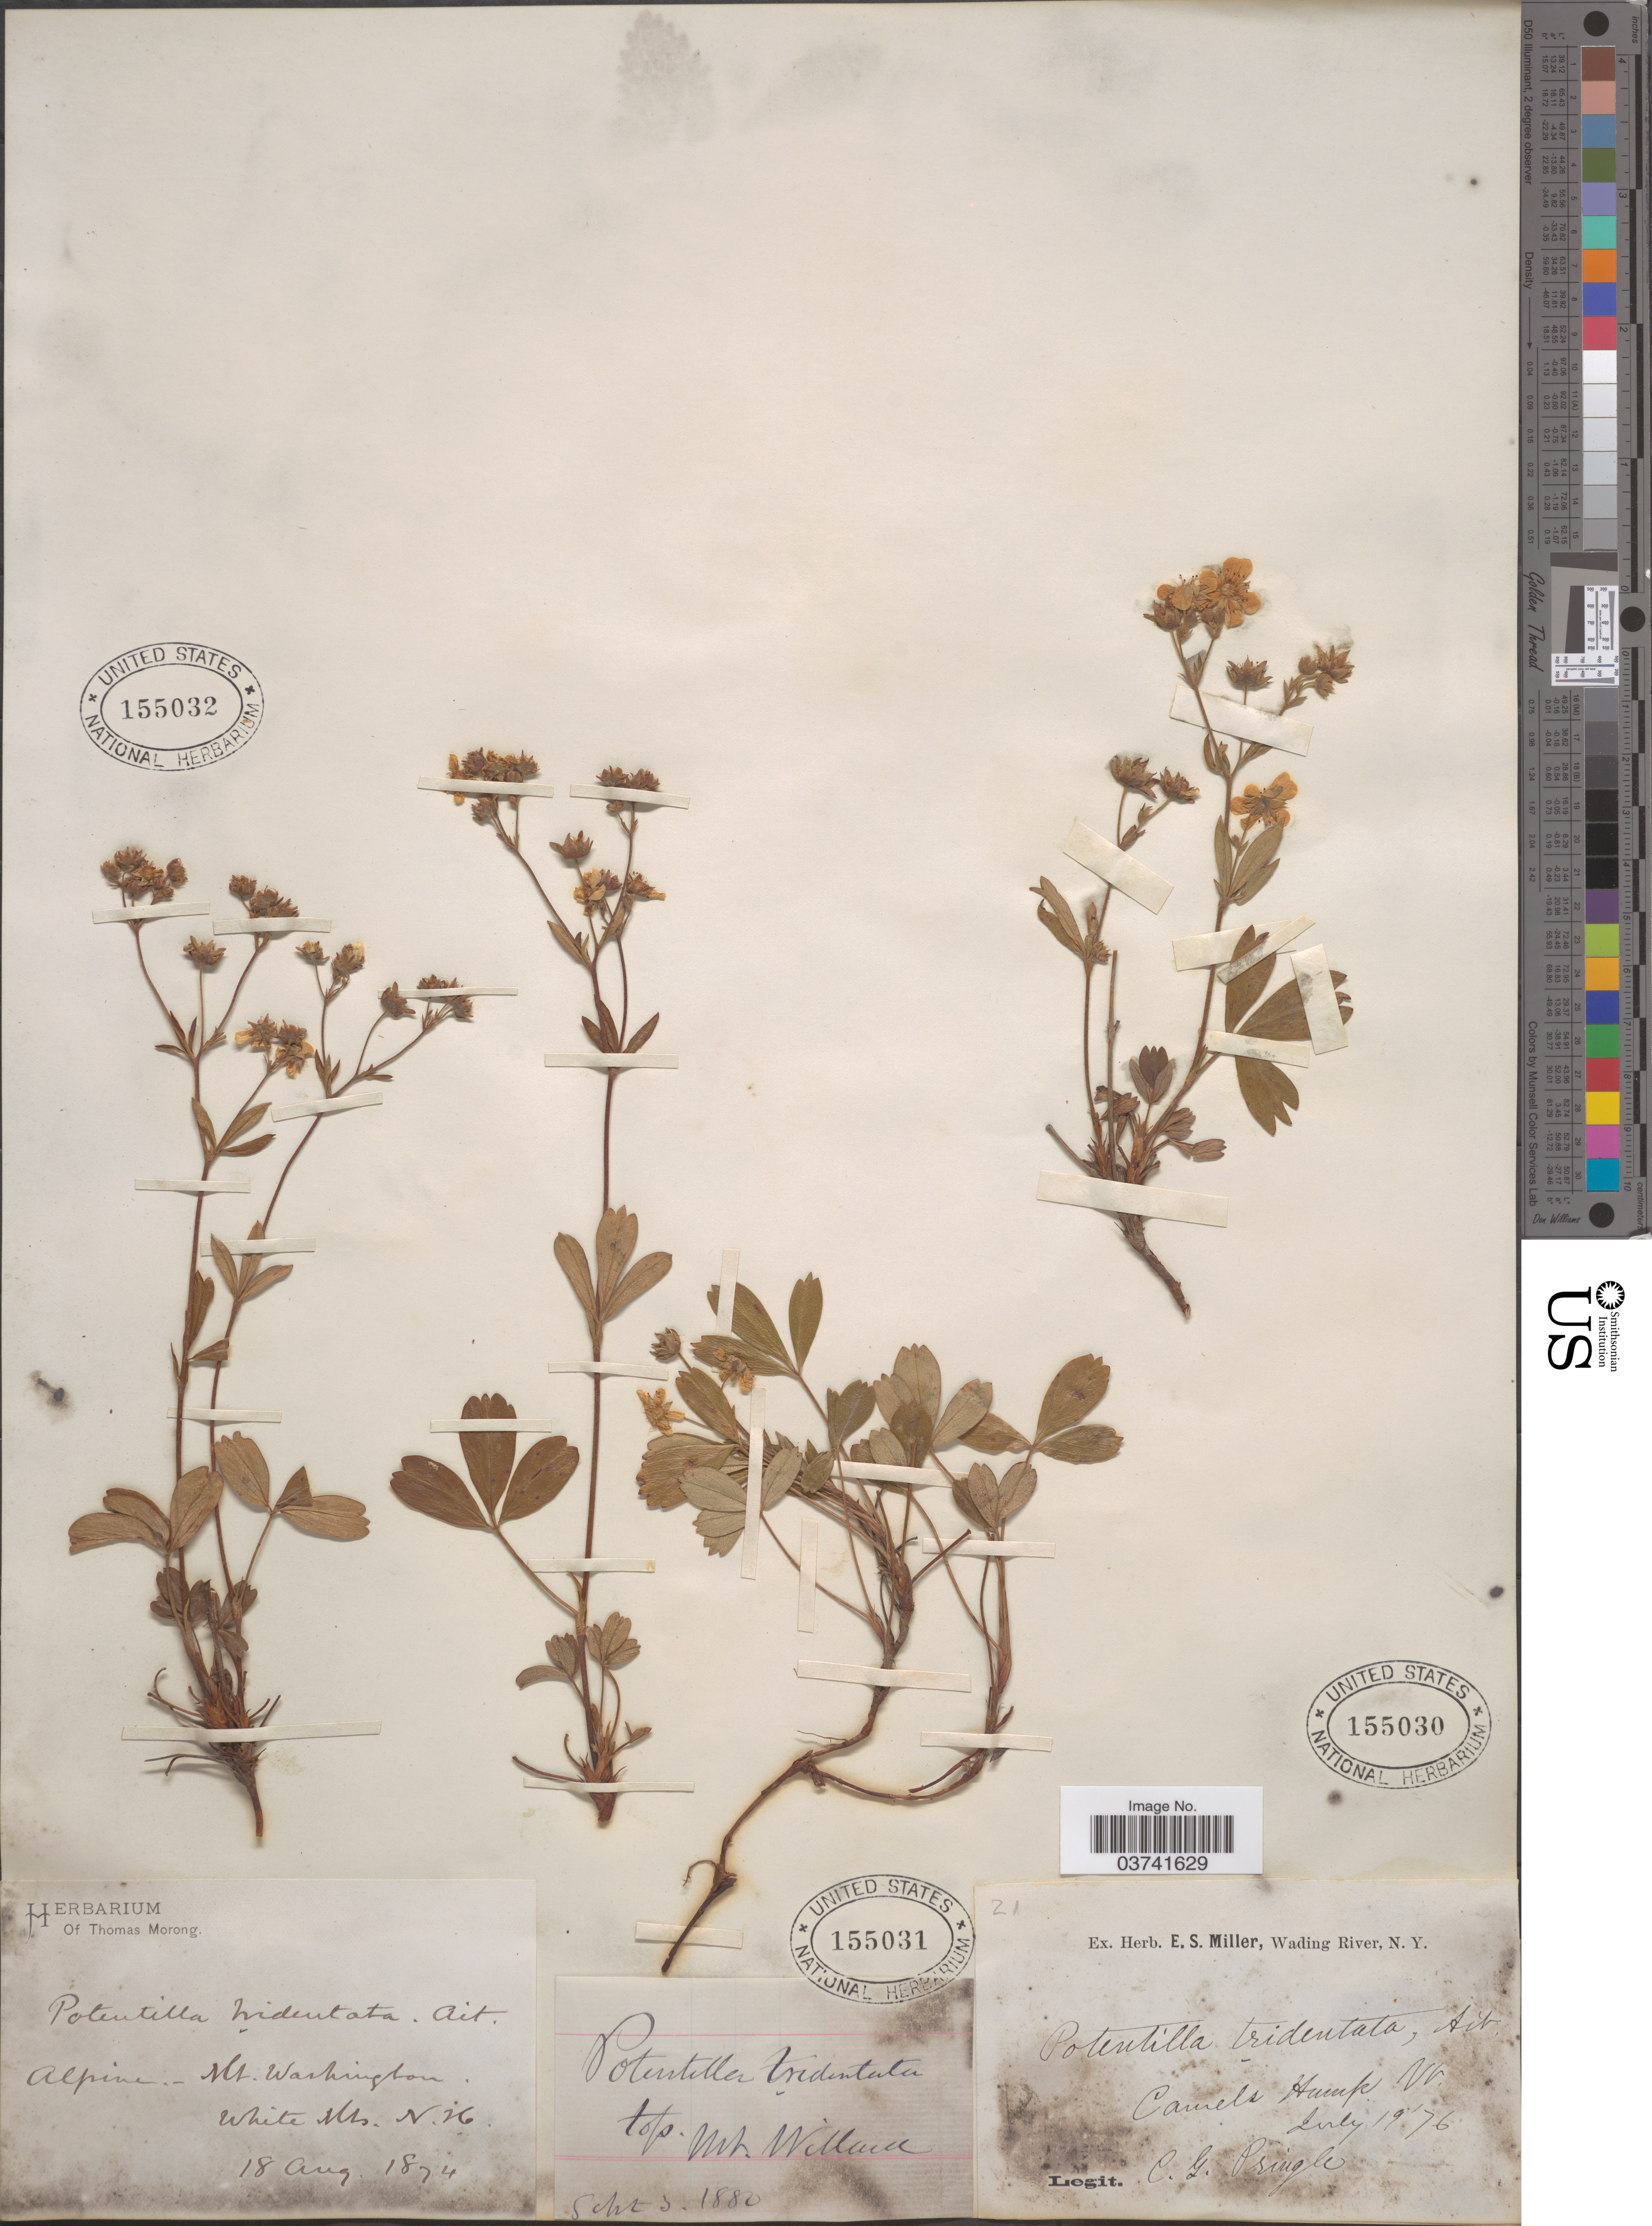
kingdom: Plantae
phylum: Tracheophyta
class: Magnoliopsida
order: Rosales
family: Rosaceae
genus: Potentilla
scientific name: Potentilla tridentata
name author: Aiton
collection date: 1882-09-05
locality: Top Mt. Willow [interpreted].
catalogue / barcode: US 155031-2